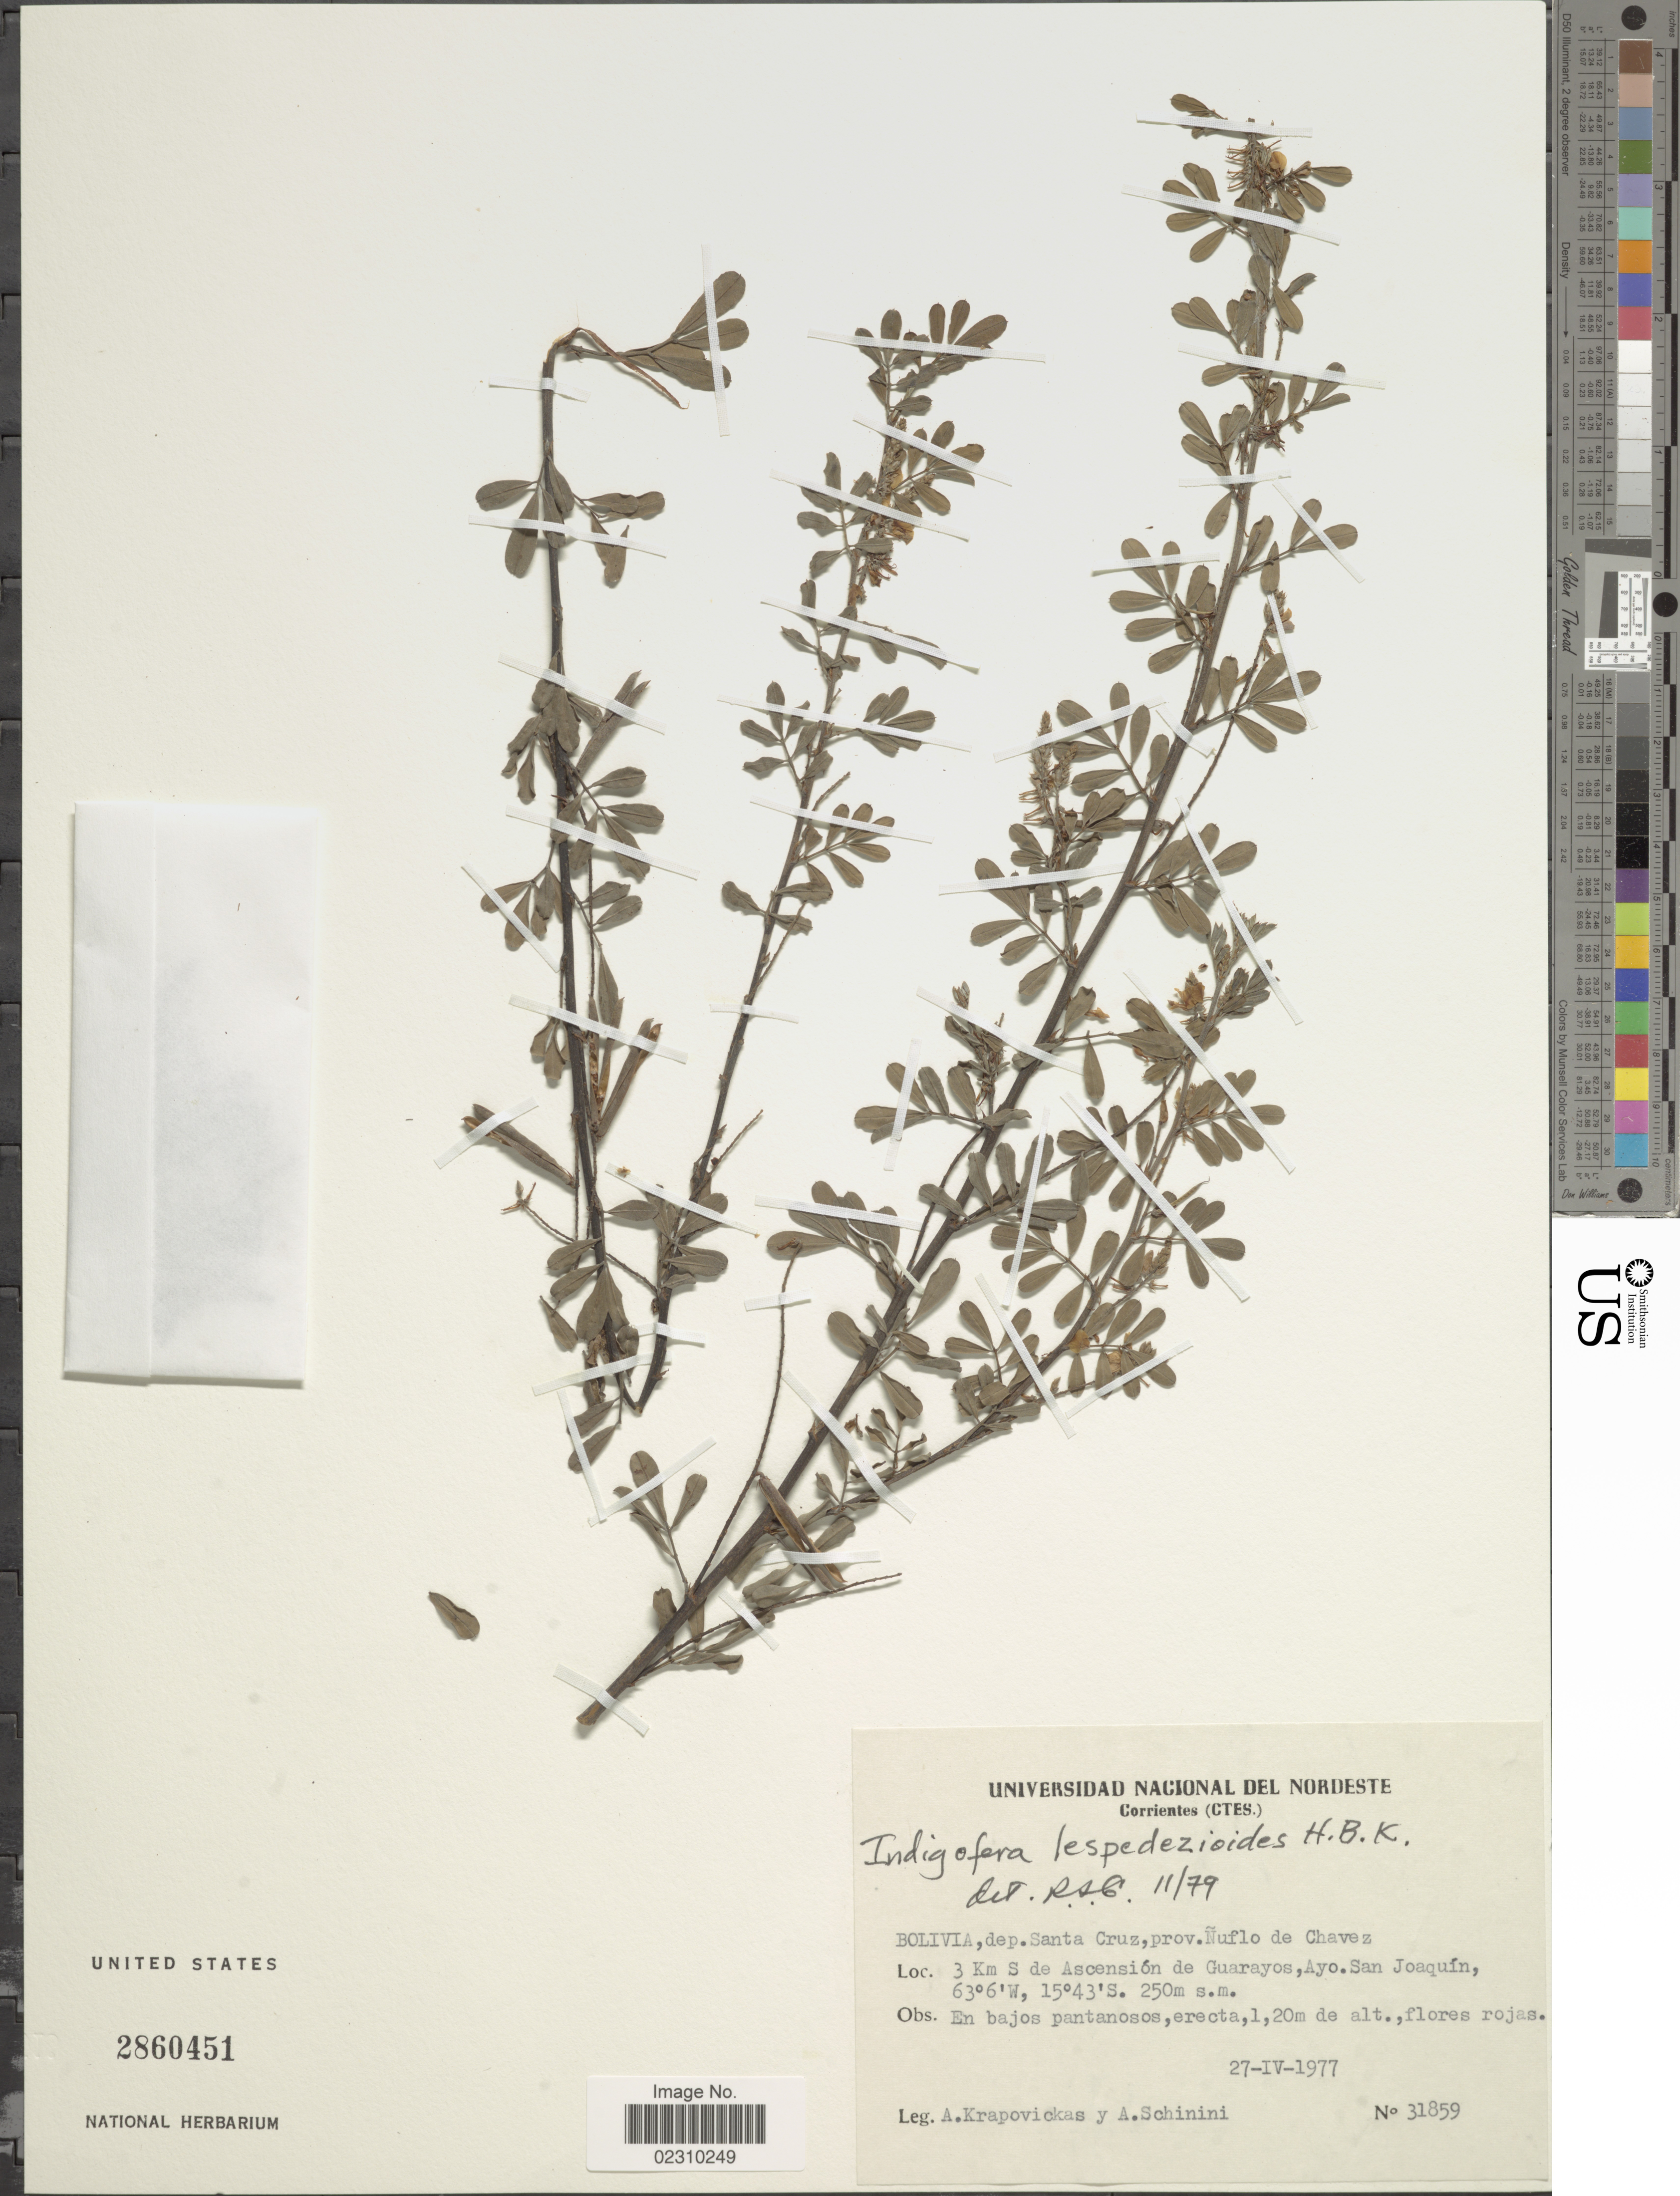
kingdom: Plantae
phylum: Tracheophyta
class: Magnoliopsida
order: Fabales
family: Fabaceae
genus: Indigofera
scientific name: Indigofera lespedezioides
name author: Kunth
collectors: A. Krapovickas & A. Schinini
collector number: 31859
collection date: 1977-04-27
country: Bolivia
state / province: Santa Cruz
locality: Bolivia , dep. Santa Cruz, prov. Nuflo de Chavez, 3 km S de Ascension de Guarayos, Ayo San. Joaquin.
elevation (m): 250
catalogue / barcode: US 2860451